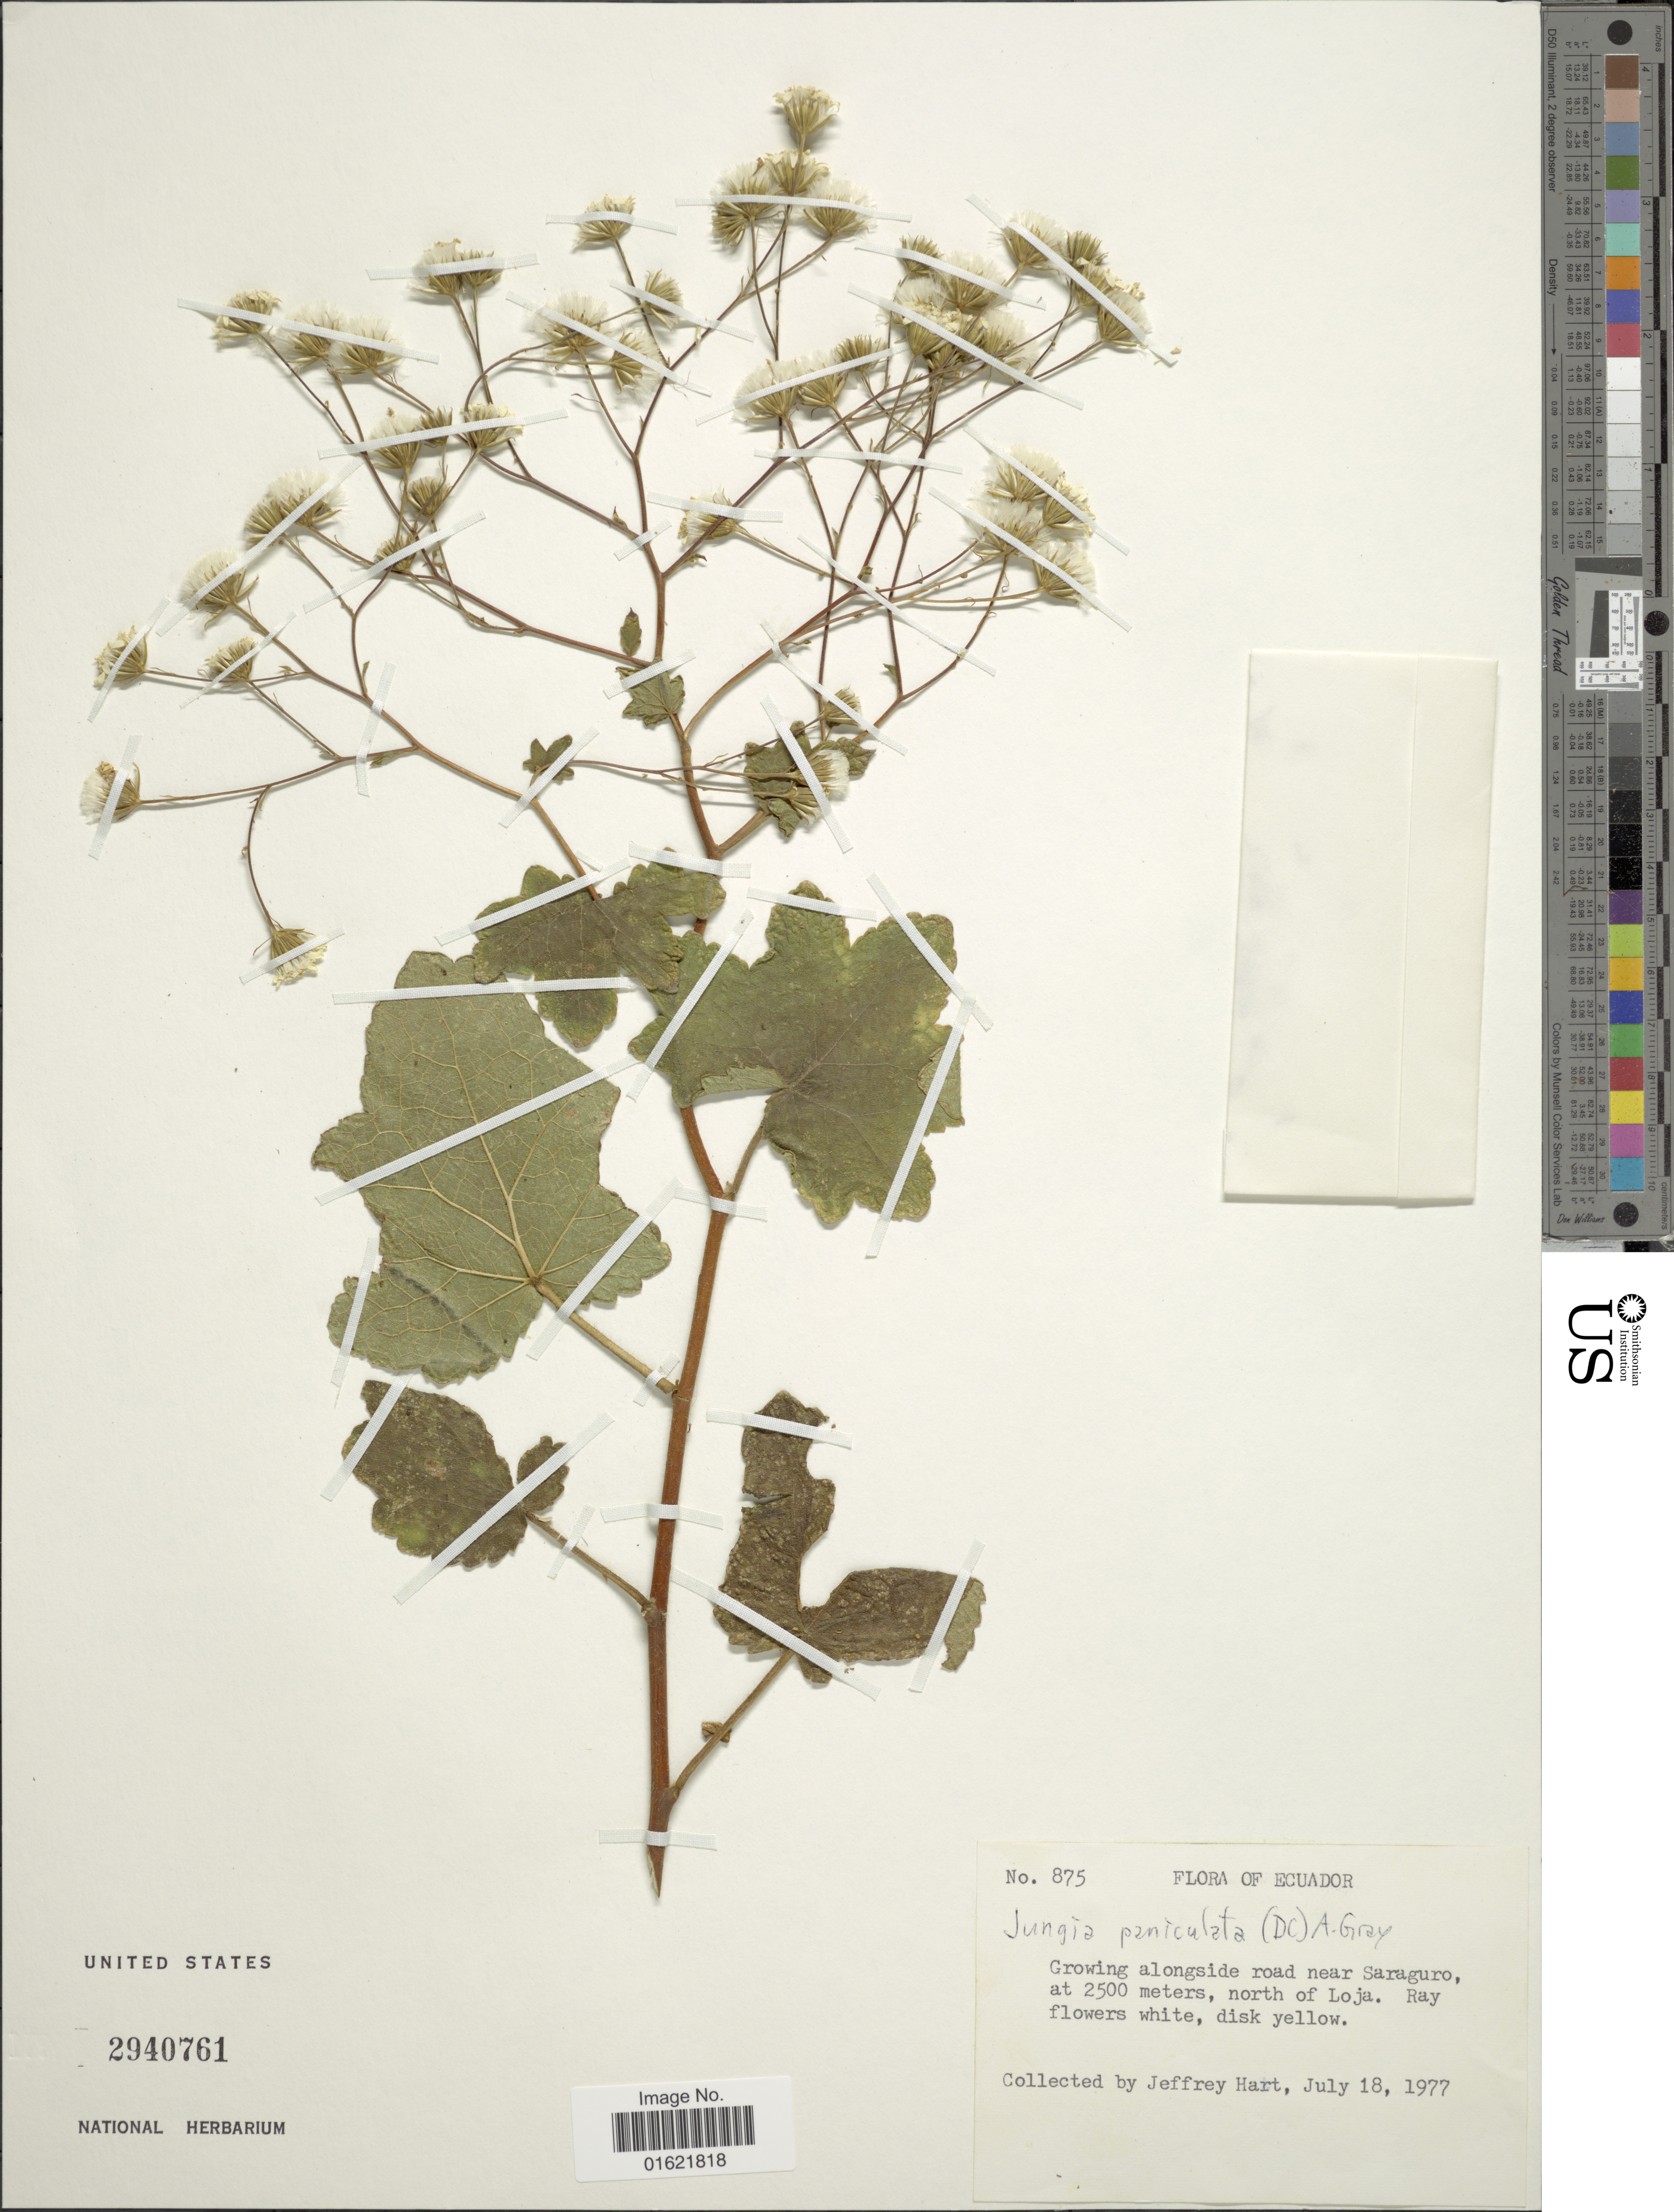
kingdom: Plantae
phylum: Tracheophyta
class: Magnoliopsida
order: Asterales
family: Asteraceae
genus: Jungia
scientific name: Jungia paniculata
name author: (DC.) A. Gray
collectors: J. A. Hart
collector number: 875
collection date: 1977-07-18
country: Ecuador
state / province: Loja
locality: Growing alongside road near Saraguro, north of Loja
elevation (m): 2500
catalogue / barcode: US 2940761